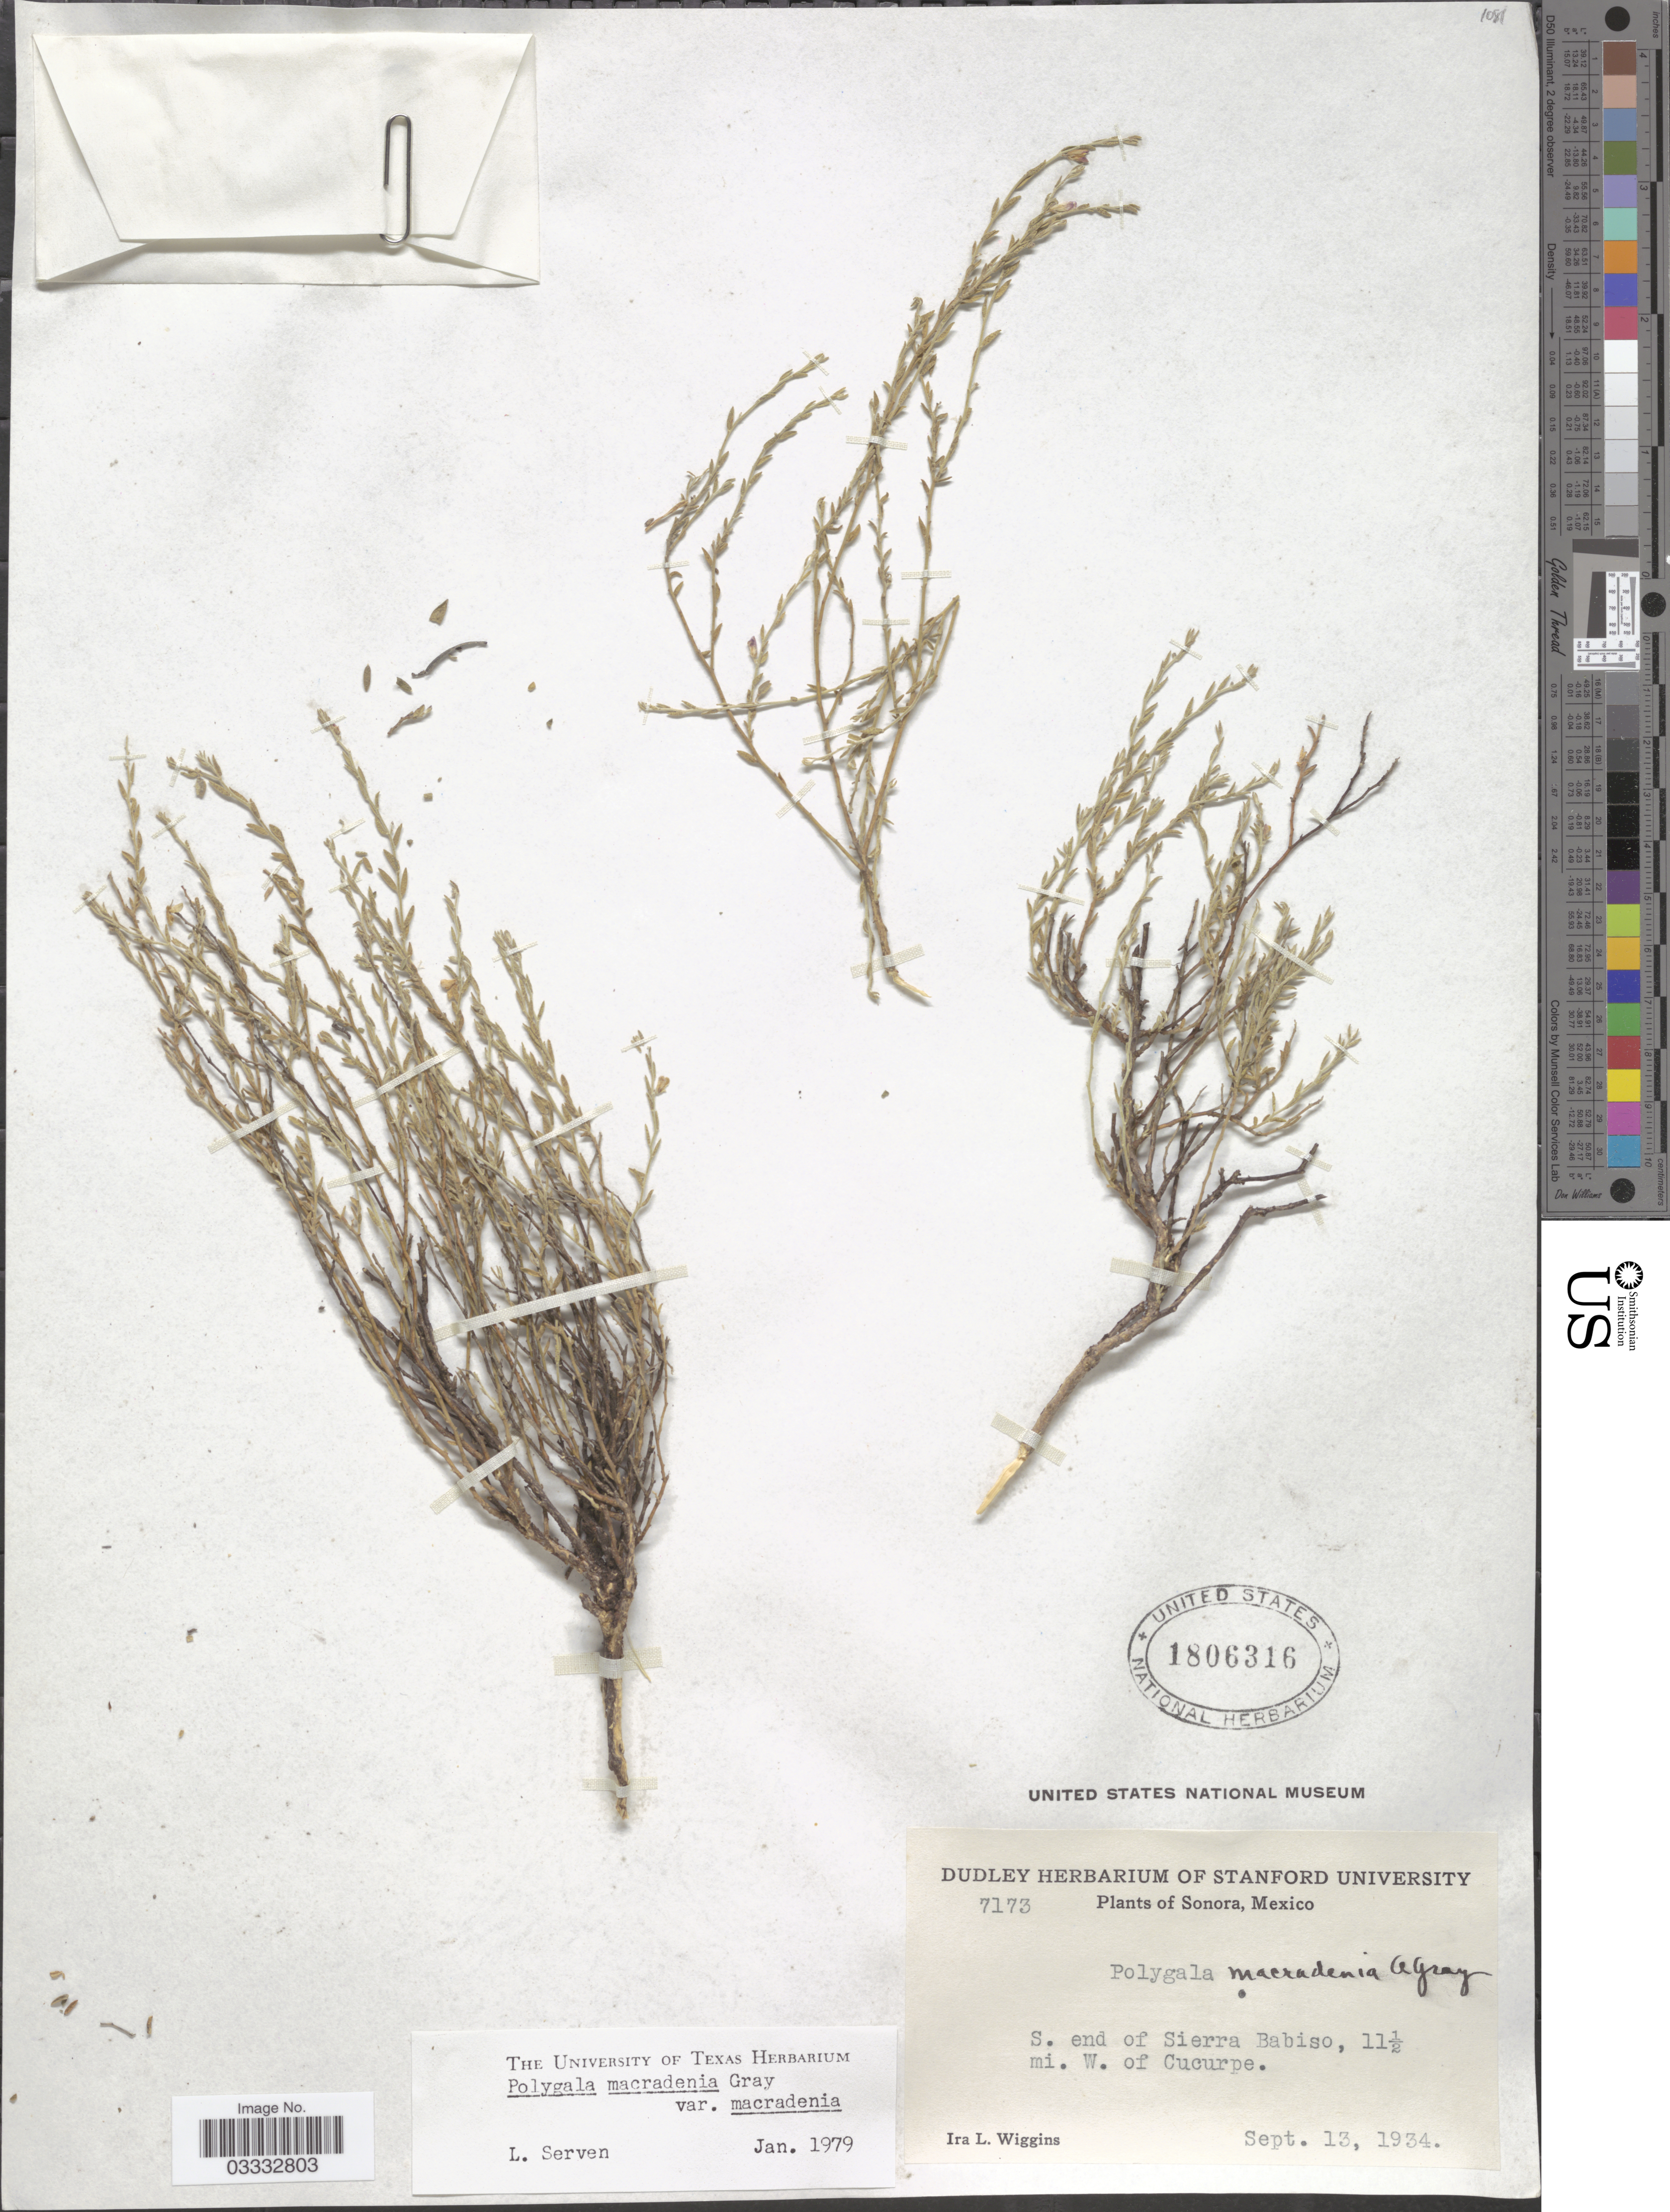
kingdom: Plantae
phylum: Tracheophyta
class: Magnoliopsida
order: Fabales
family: Polygalaceae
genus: Hebecarpa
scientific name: Hebecarpa macradenia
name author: (A. Gray) J.R. Abbott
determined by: Strong, Mark T., (BOT), Smithsonian Institution - National Museum of Natural History (UNITED STATES)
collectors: I. L. Wiggins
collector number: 7173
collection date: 1934-09-13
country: Mexico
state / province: Sonora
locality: S. end of Sierra Babiso, 11½ mi. W. of Cucurpe.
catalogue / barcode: US 1806316